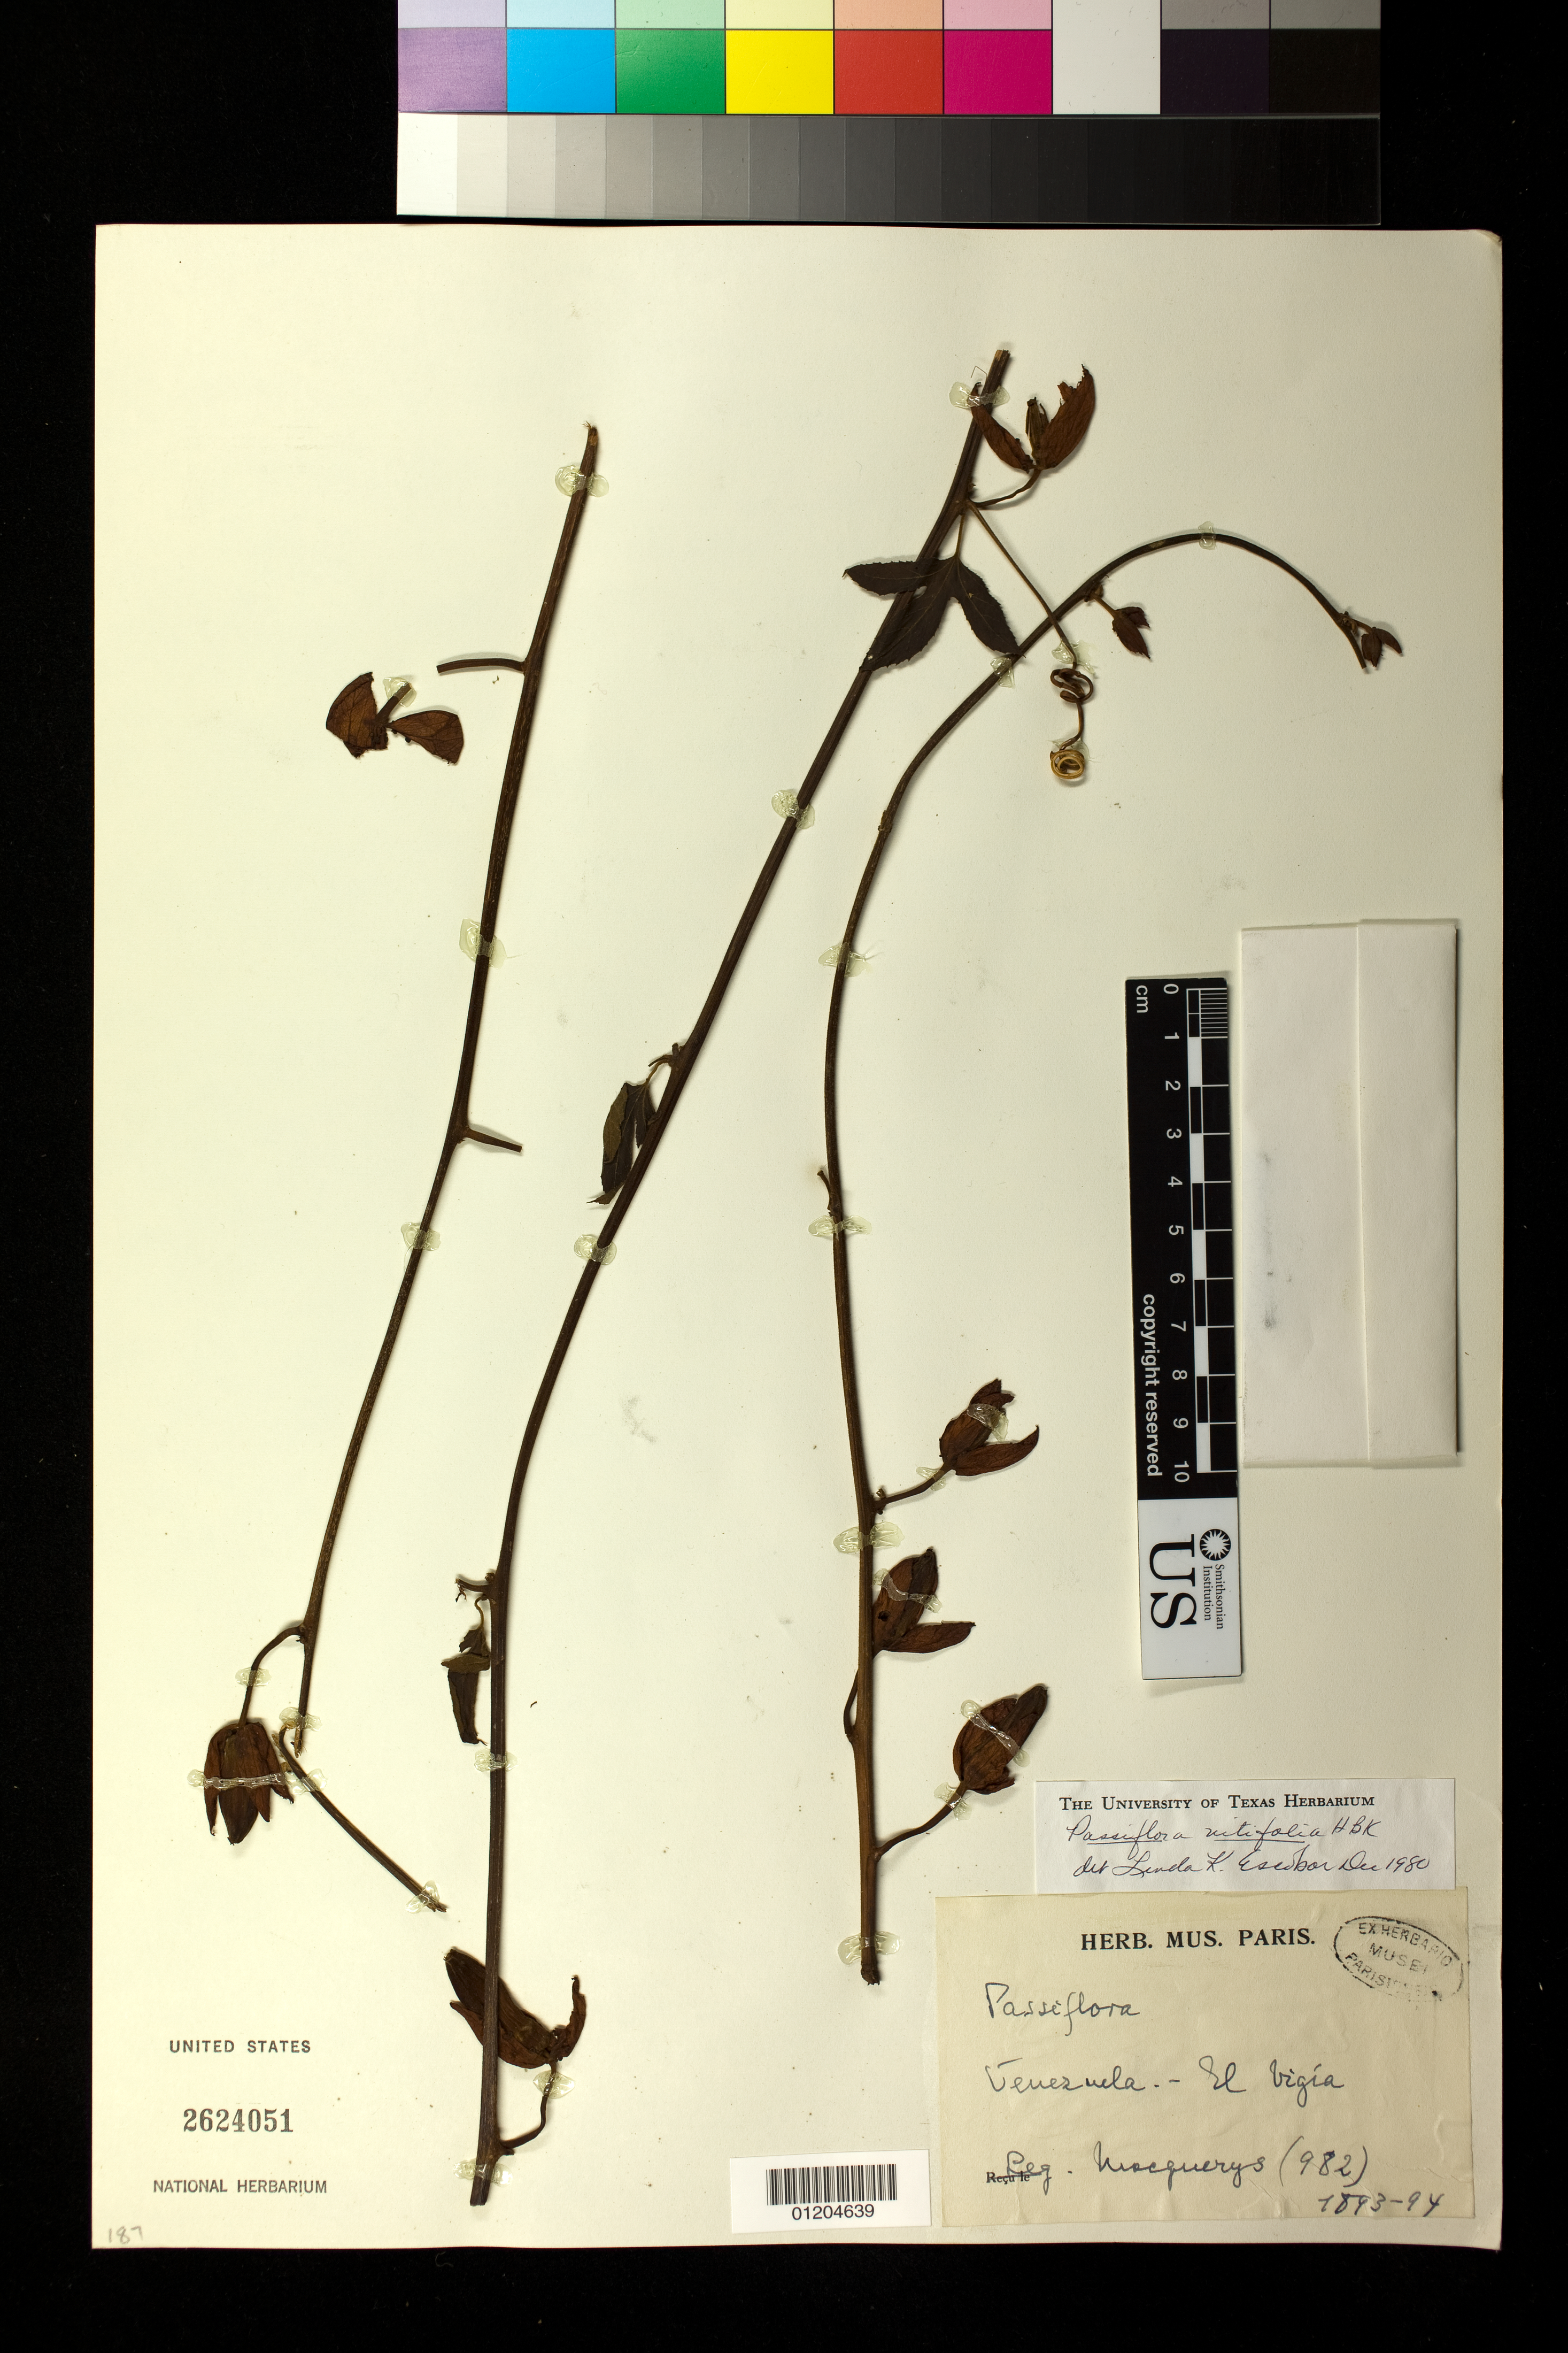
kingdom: Plantae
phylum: Tracheophyta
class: Magnoliopsida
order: Malpighiales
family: Passifloraceae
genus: Passiflora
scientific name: Passiflora vitifolia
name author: Kunth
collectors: A. Mocquerys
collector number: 982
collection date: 1893/1894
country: Venezuela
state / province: Mérida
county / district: Alberto Adriani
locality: El Vigía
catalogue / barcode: US 2624051